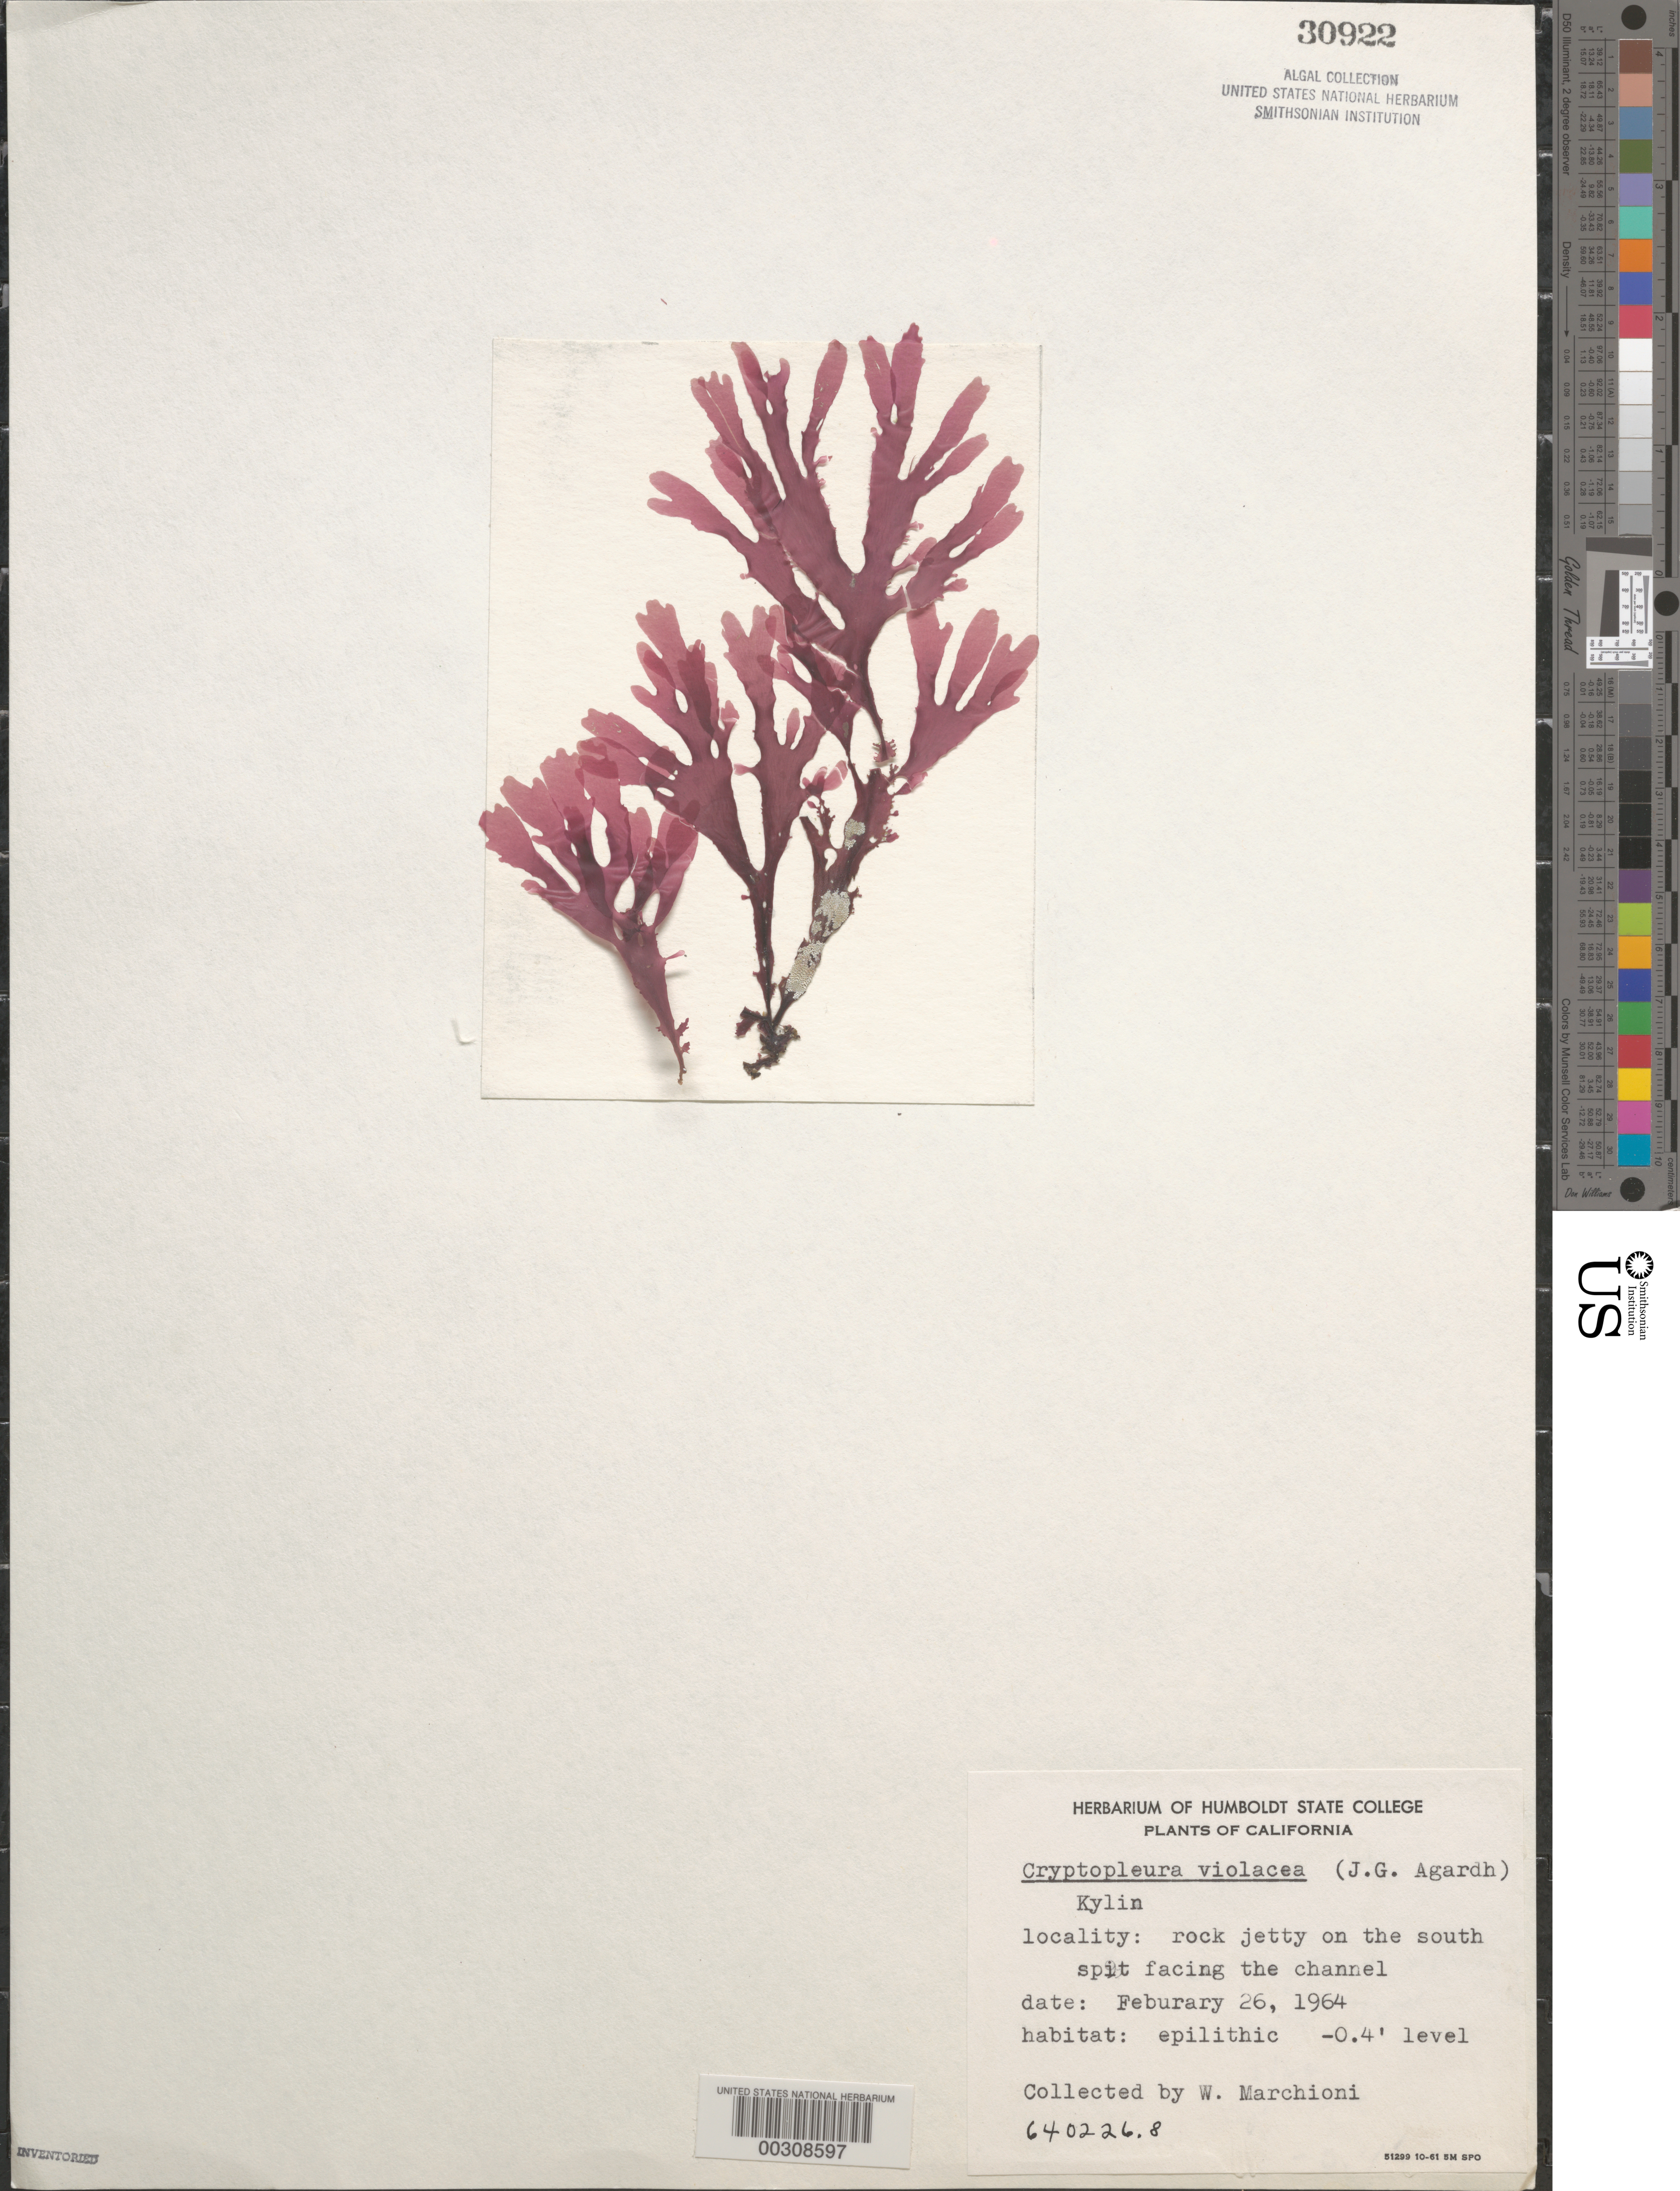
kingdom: Plantae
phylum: Rhodophyta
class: Florideophyceae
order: Ceramiales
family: Delesseriaceae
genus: Cryptopleura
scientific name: Cryptopleura violacea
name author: (J. Ag.) Kylin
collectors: W. Marchioni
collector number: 640226.8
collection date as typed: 26 Feb 1964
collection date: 1964-02-26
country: United States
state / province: California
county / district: Humboldt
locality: South spit facing channel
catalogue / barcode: US 30922